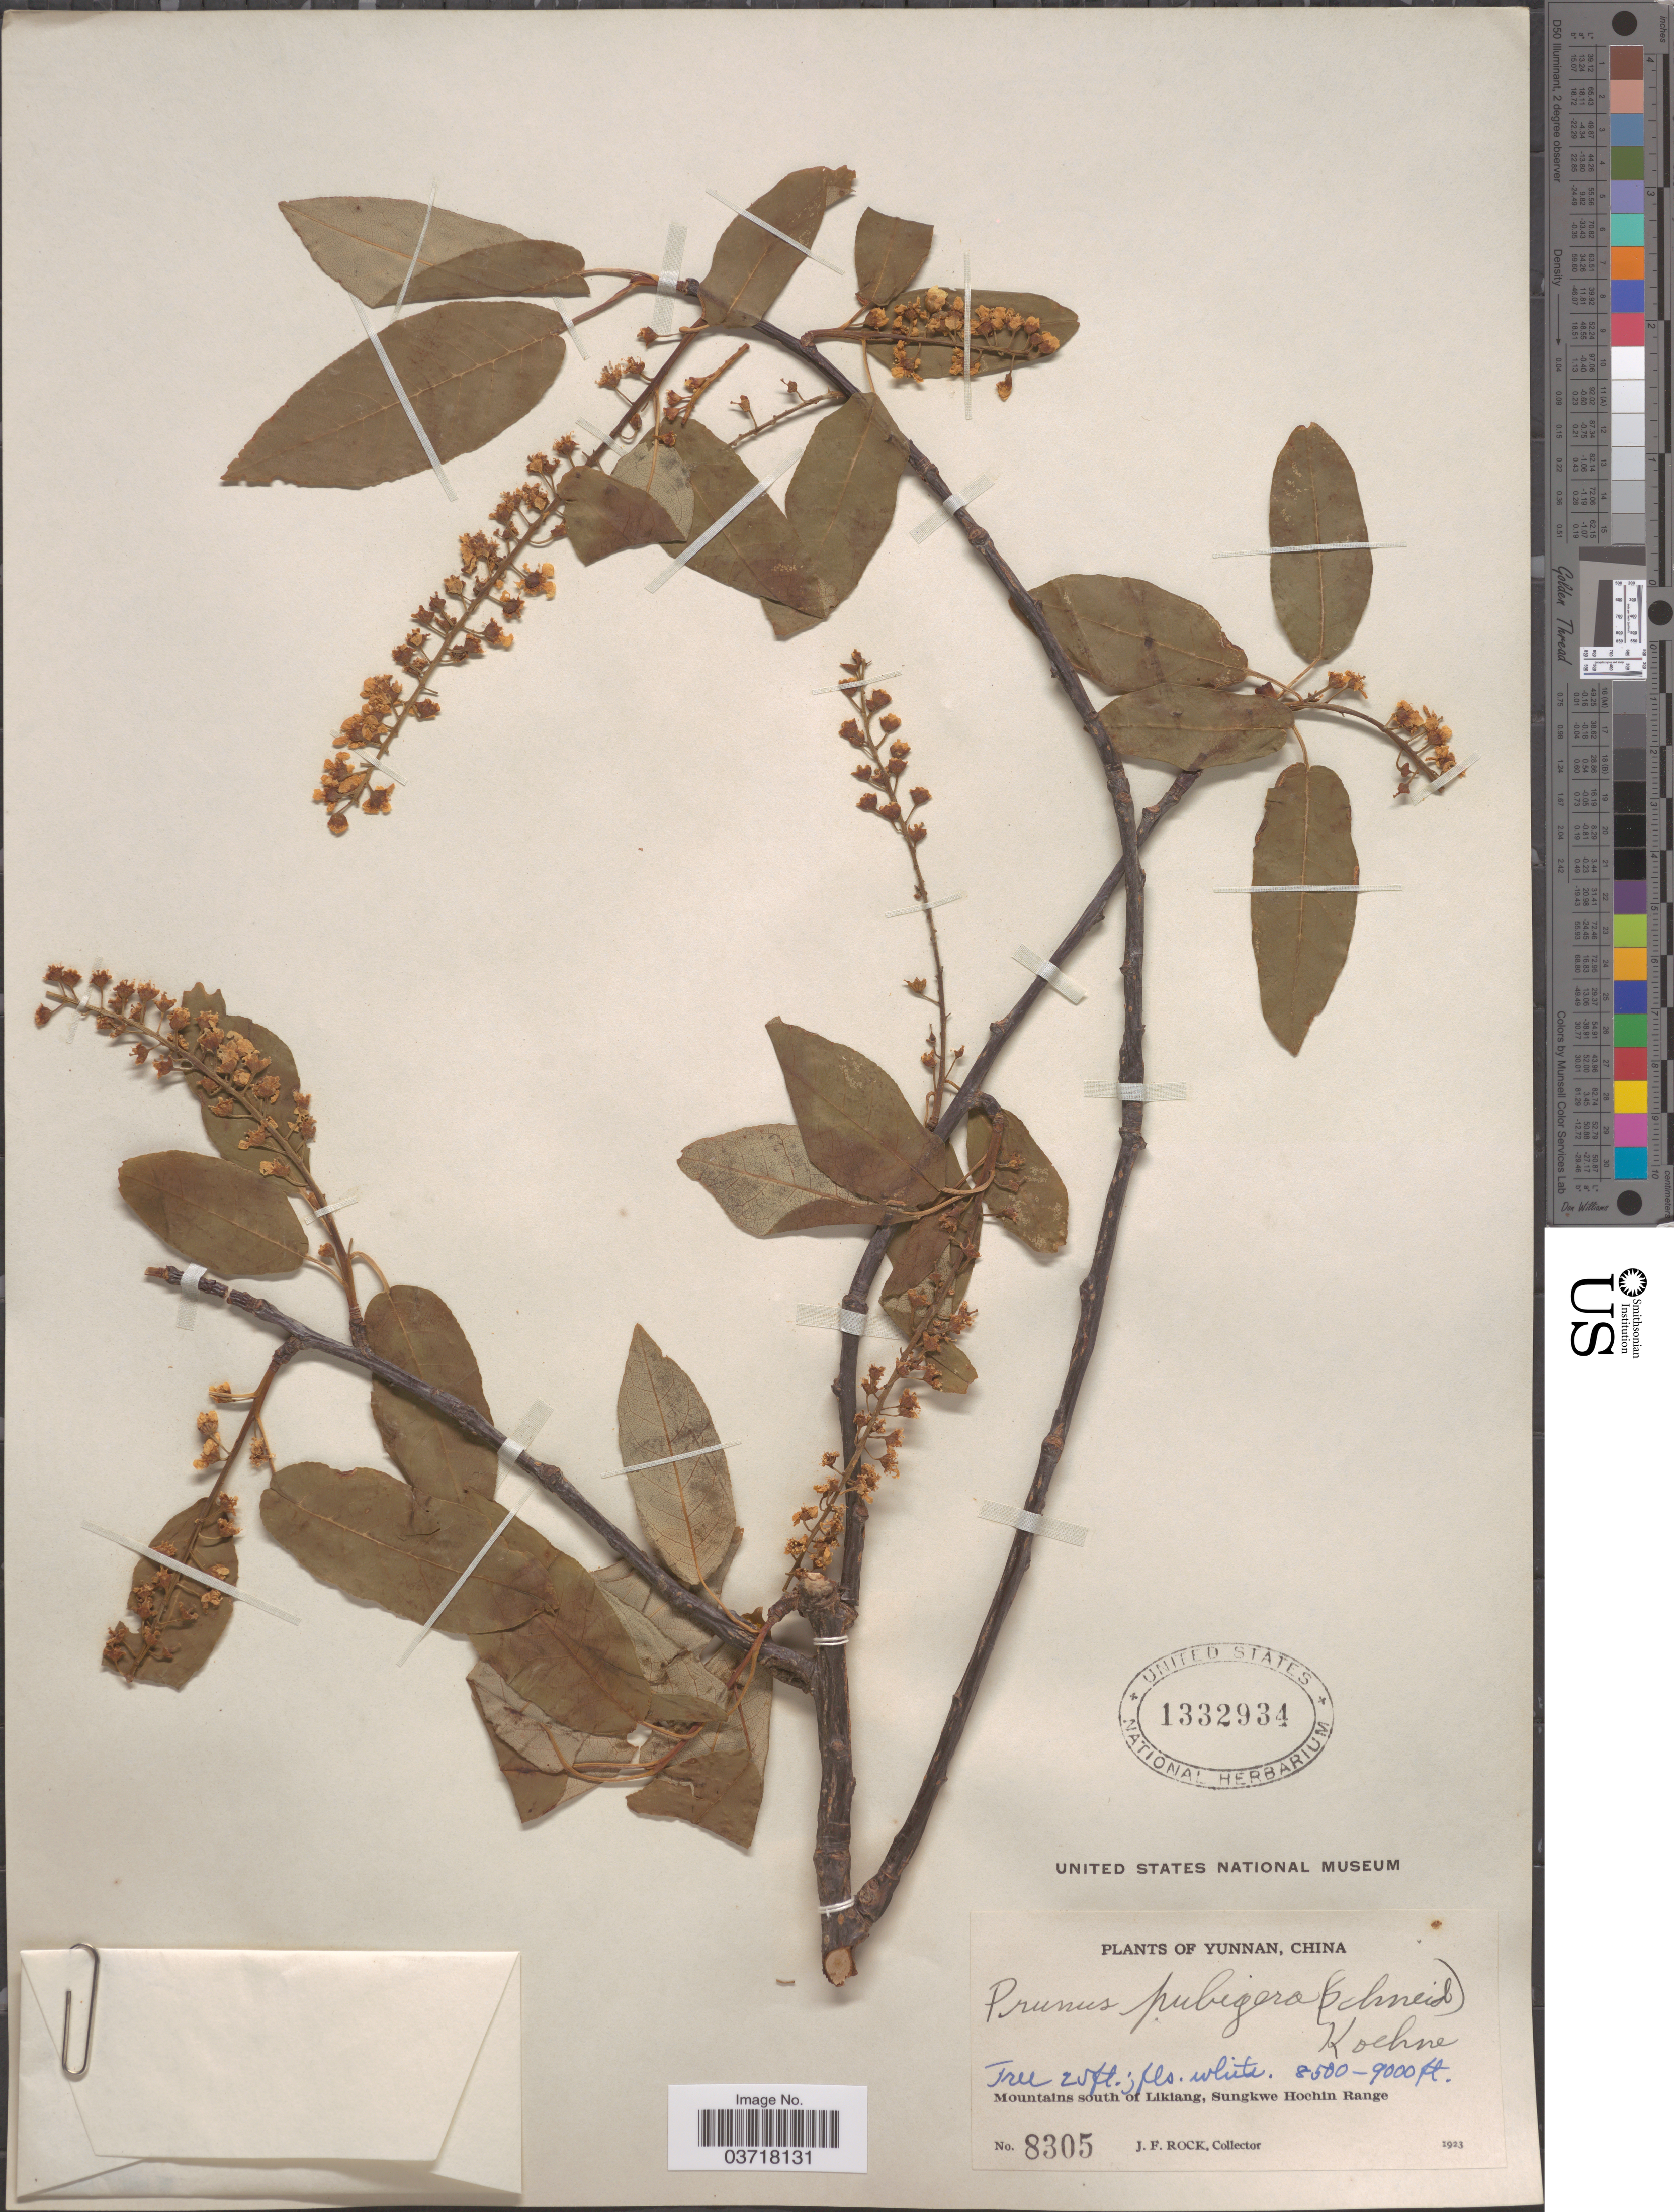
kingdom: Plantae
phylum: Tracheophyta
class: Magnoliopsida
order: Rosales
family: Rosaceae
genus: Prunus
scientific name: Prunus pubigera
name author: (C.K. Schneid.) Koehne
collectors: J. Rock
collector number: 8305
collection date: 1923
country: China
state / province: Yunnan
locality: Mountains south of Likiang, Sungkwe Hochin Range.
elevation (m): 2591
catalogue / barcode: US 1332934